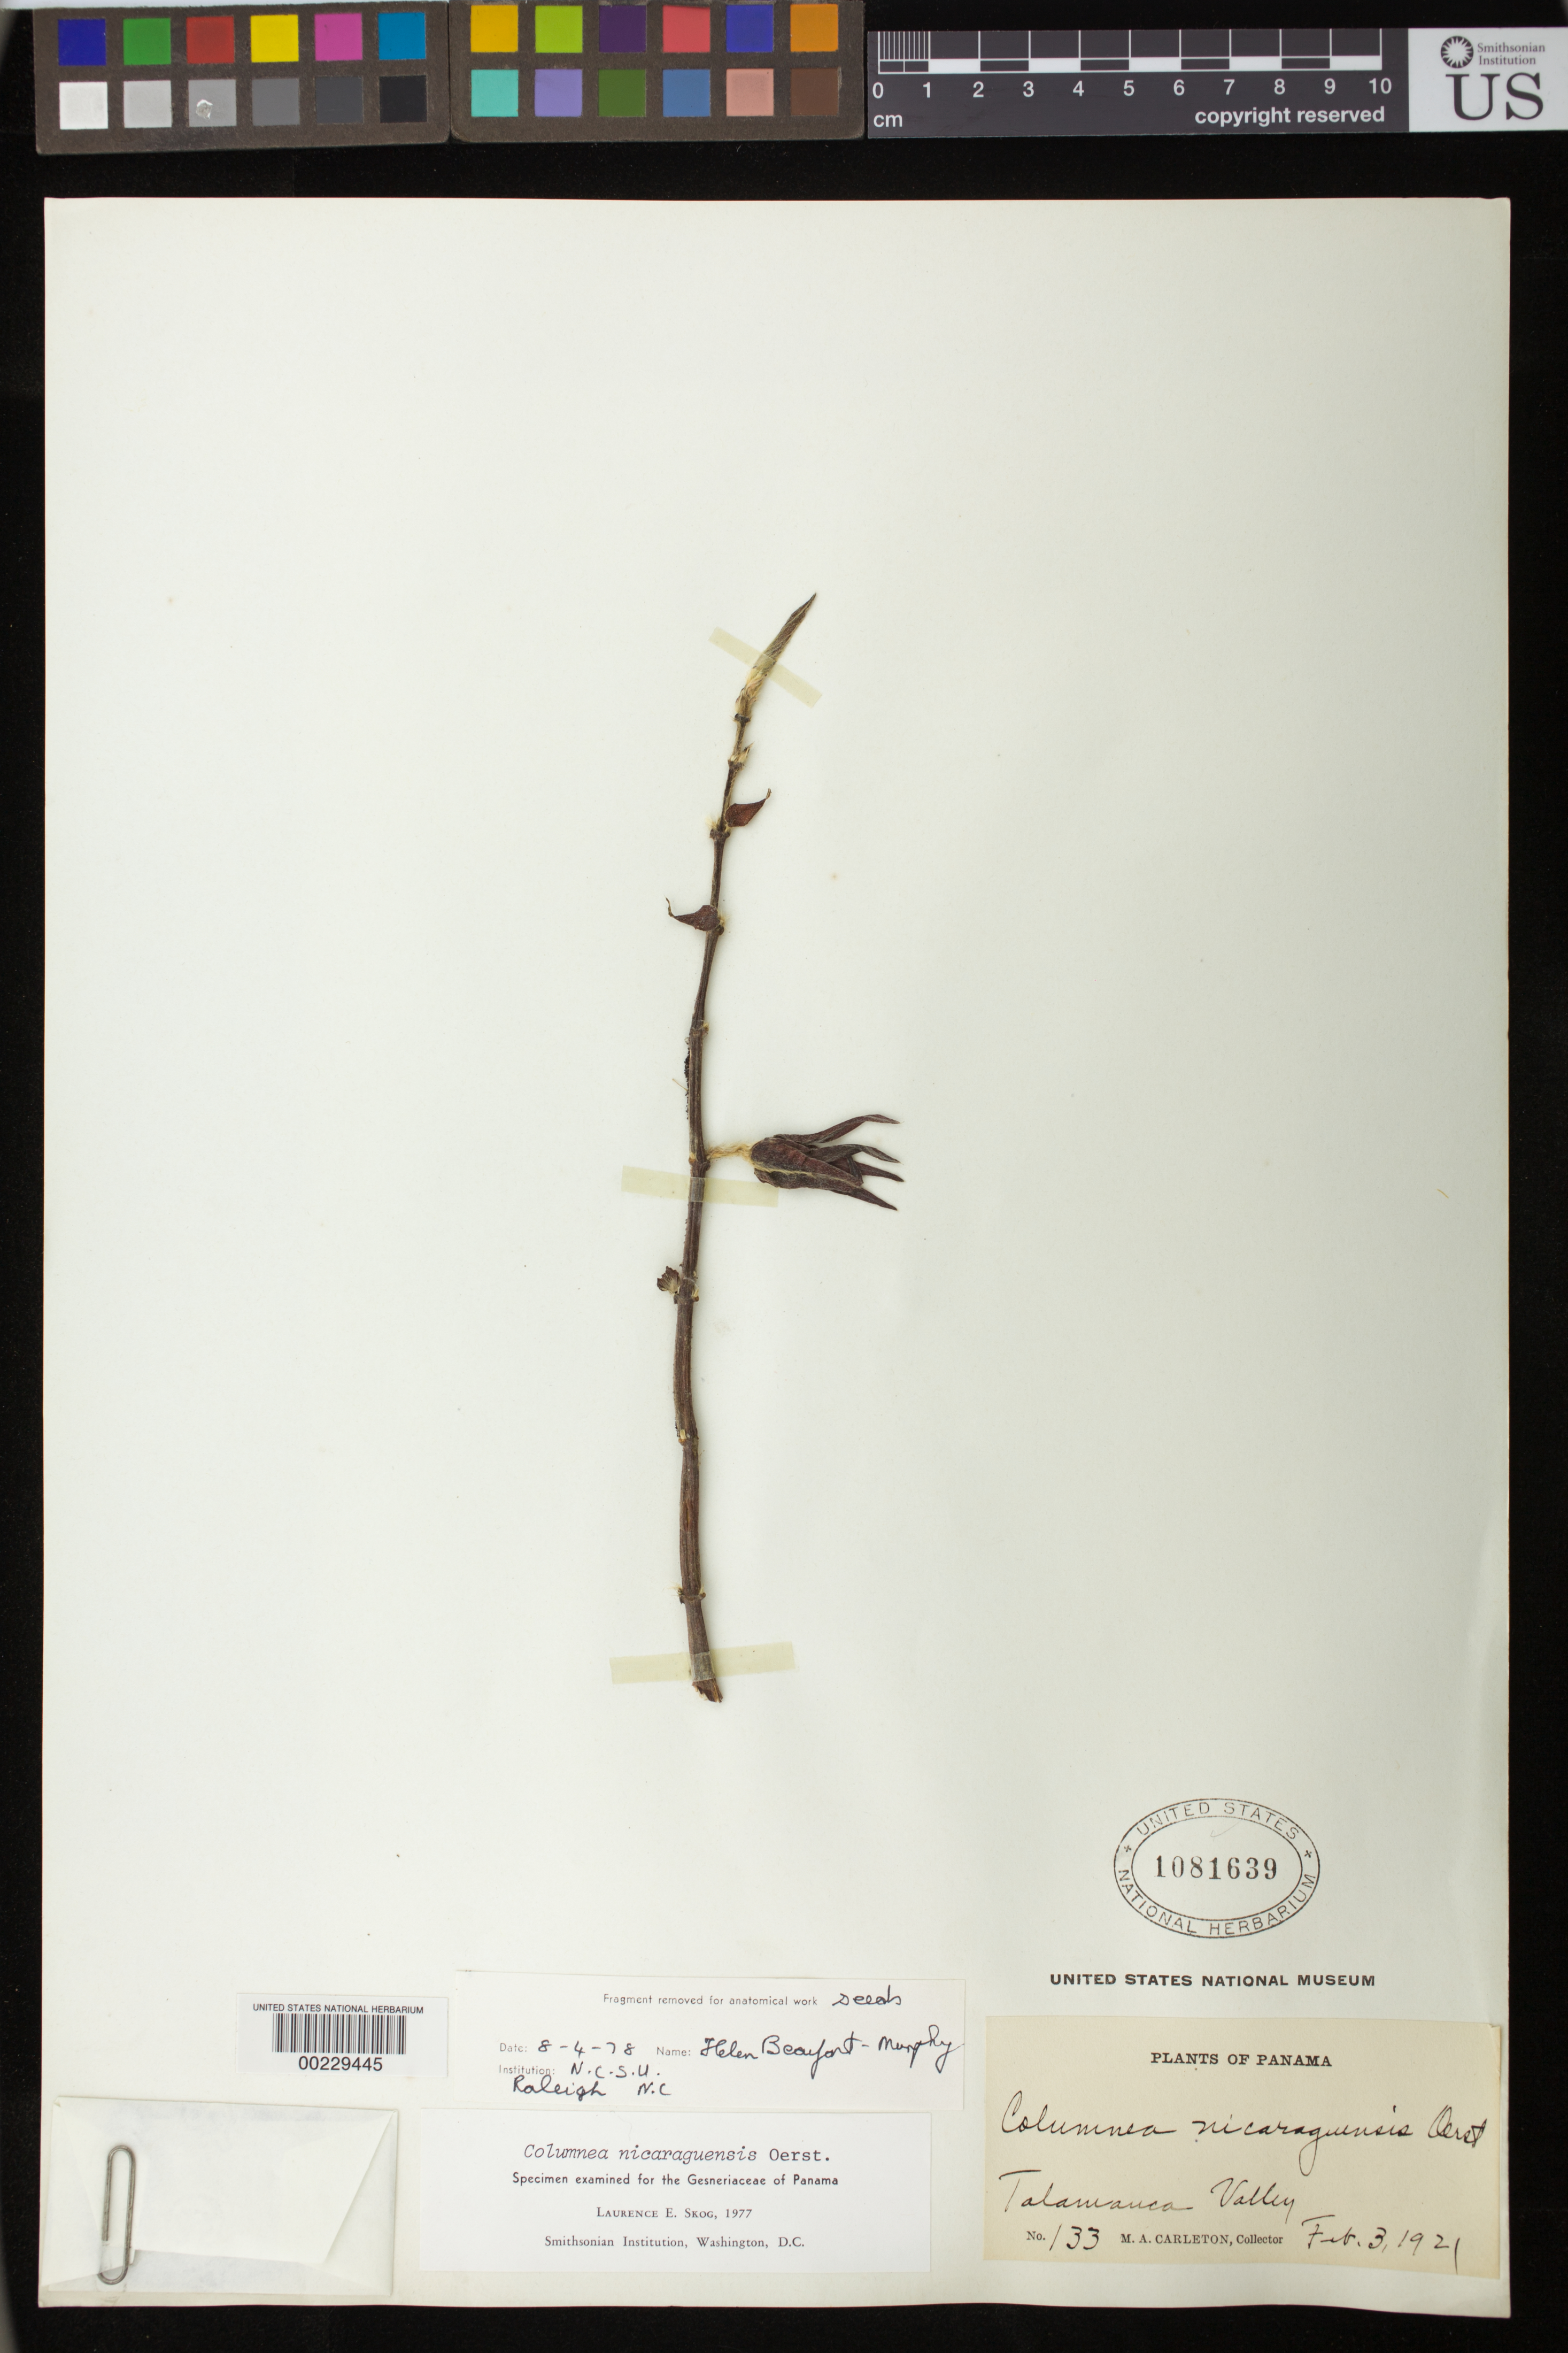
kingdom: Plantae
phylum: Tracheophyta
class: Magnoliopsida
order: Lamiales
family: Gesneriaceae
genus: Columnea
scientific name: Columnea nicaraguensis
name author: Oerst.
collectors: M. A. Carleton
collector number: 133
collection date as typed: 03 Feb 1921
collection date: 1921-02-03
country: Panama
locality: Talamanca Valley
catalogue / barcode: US 1081639